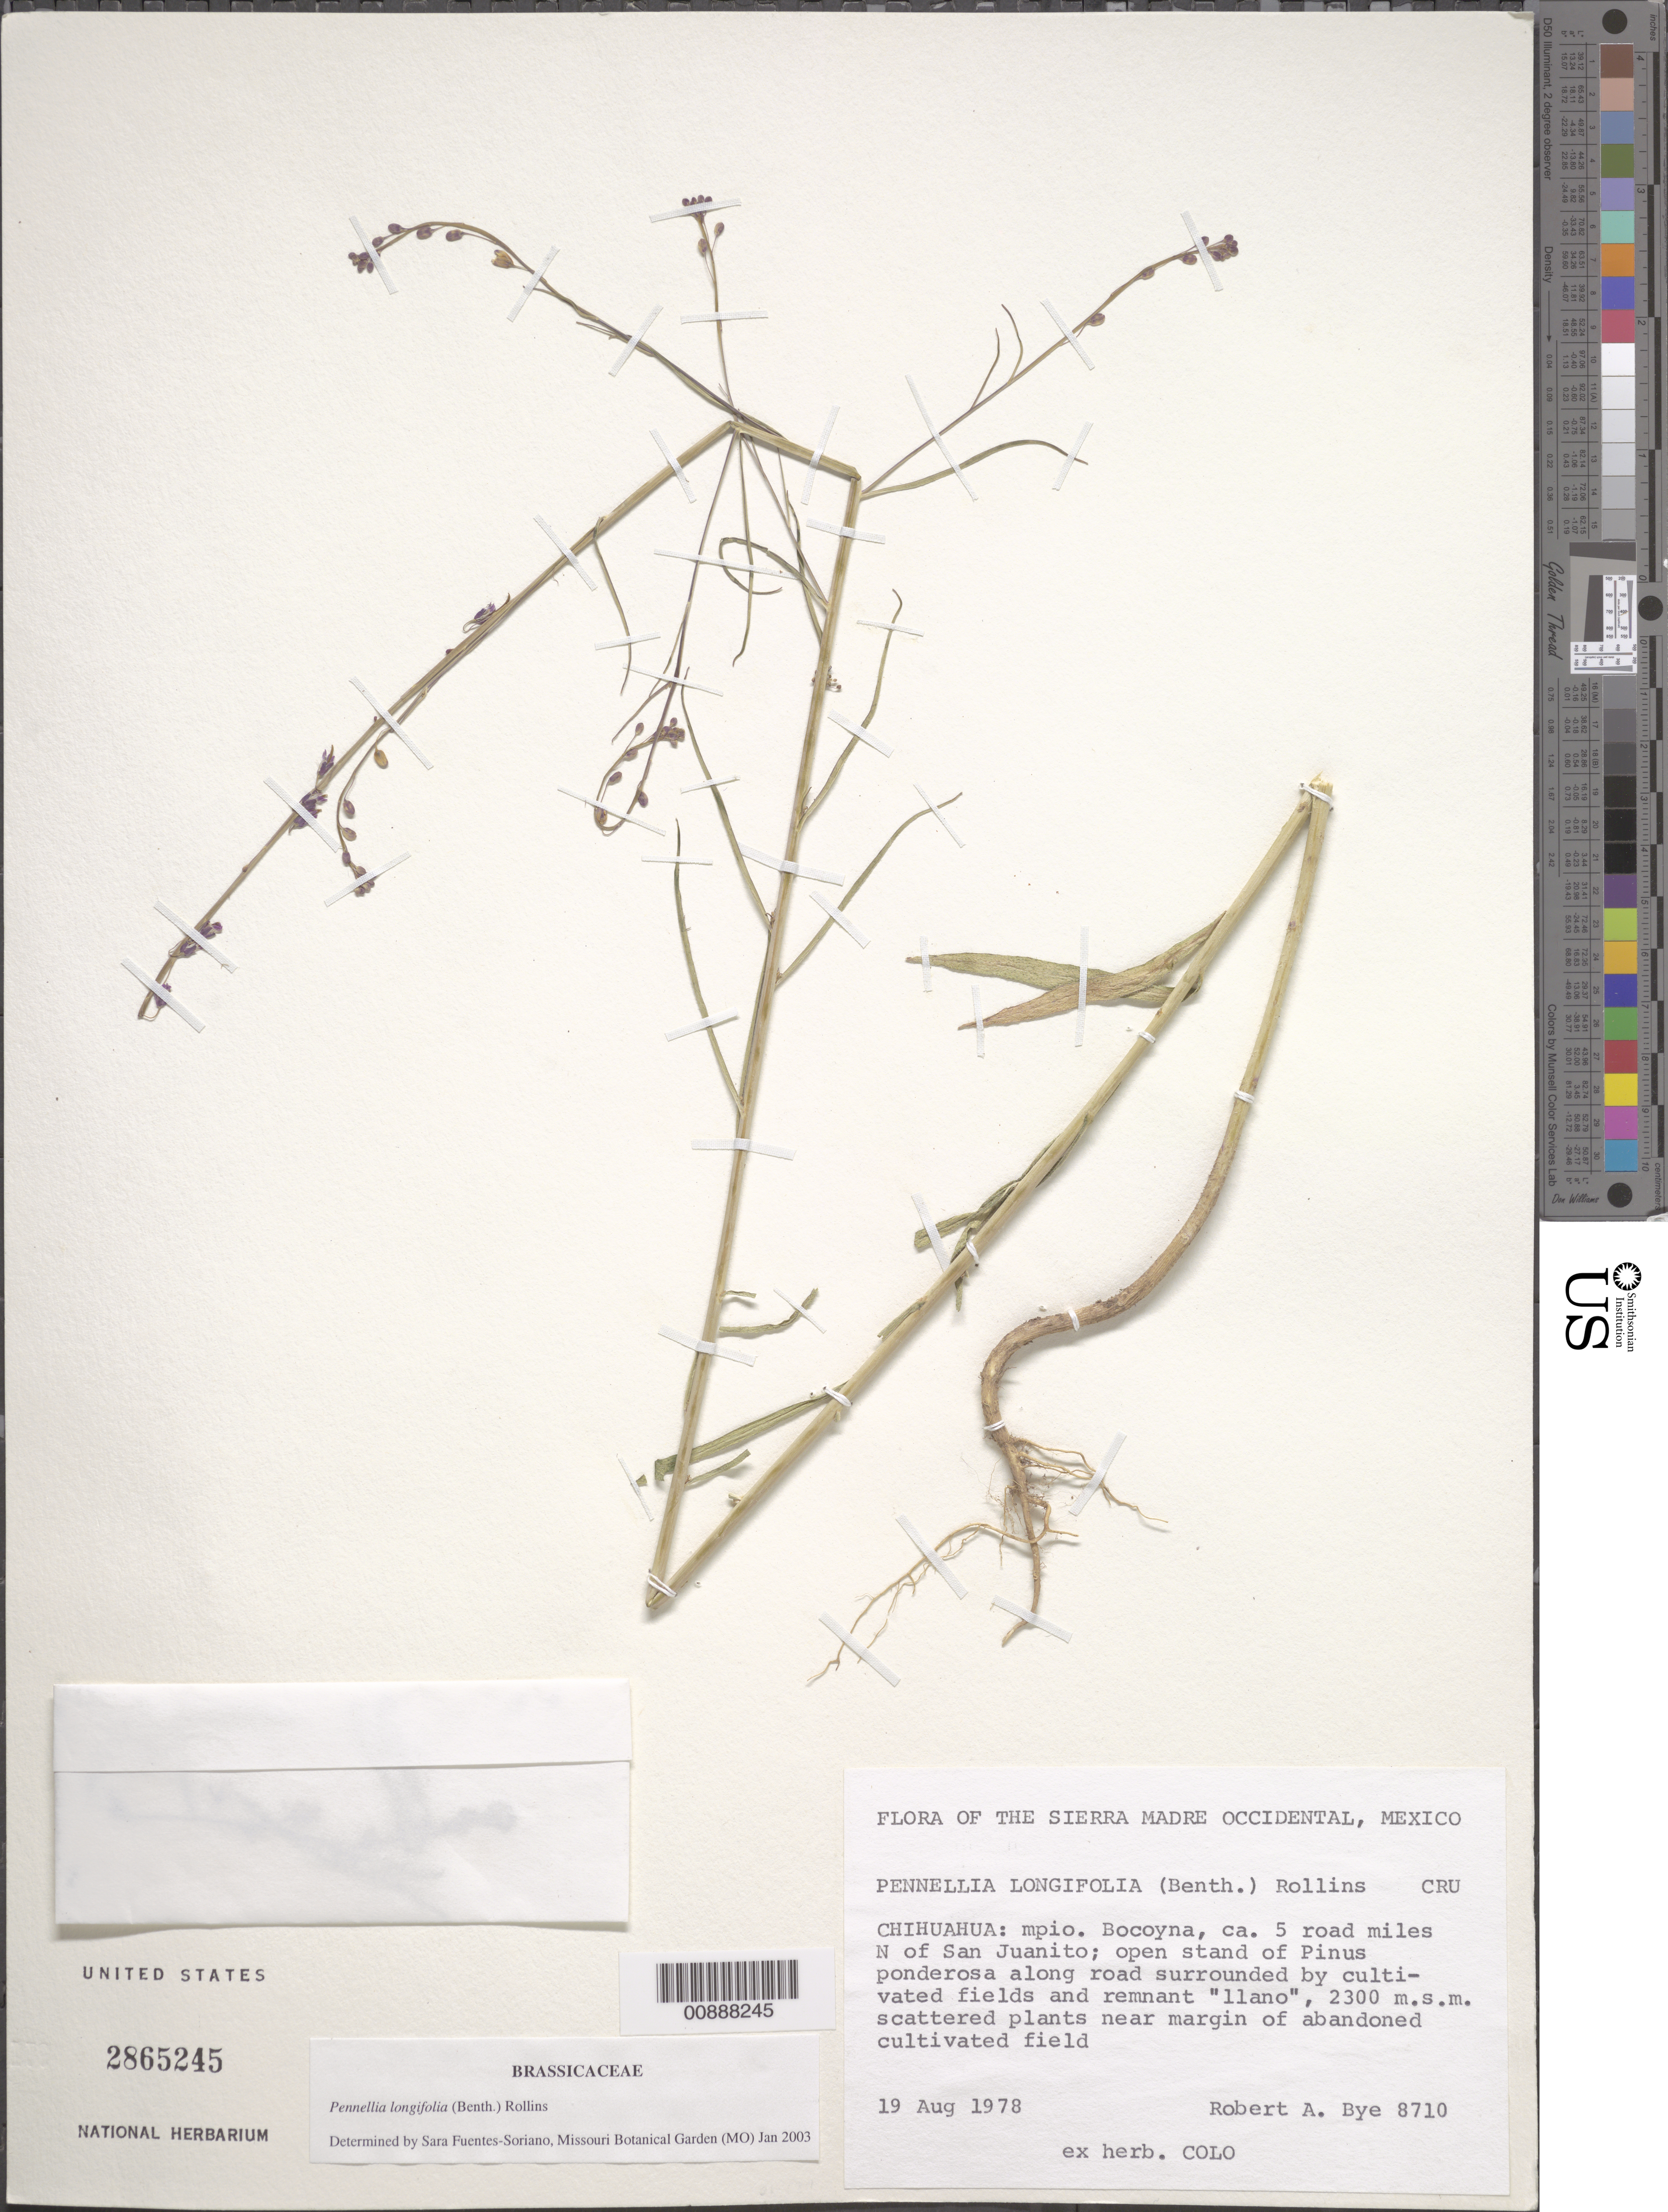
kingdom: Plantae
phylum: Tracheophyta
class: Magnoliopsida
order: Brassicales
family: Brassicaceae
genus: Pennellia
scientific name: Pennellia longifolia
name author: (Benth.) Rollins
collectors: R. A. Bye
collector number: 8710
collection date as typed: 19 Aug 1978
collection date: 1978-08-19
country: Mexico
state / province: Chihuahua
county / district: Bocoyna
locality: Ca. 5 road miles N of San Juanito, Chihuahua.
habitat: Near margin of abandoned cultiv. field. Open stand of P. pondeosa along road surrounded by cultiv. fields & remnant "llano".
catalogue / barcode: US 2865245